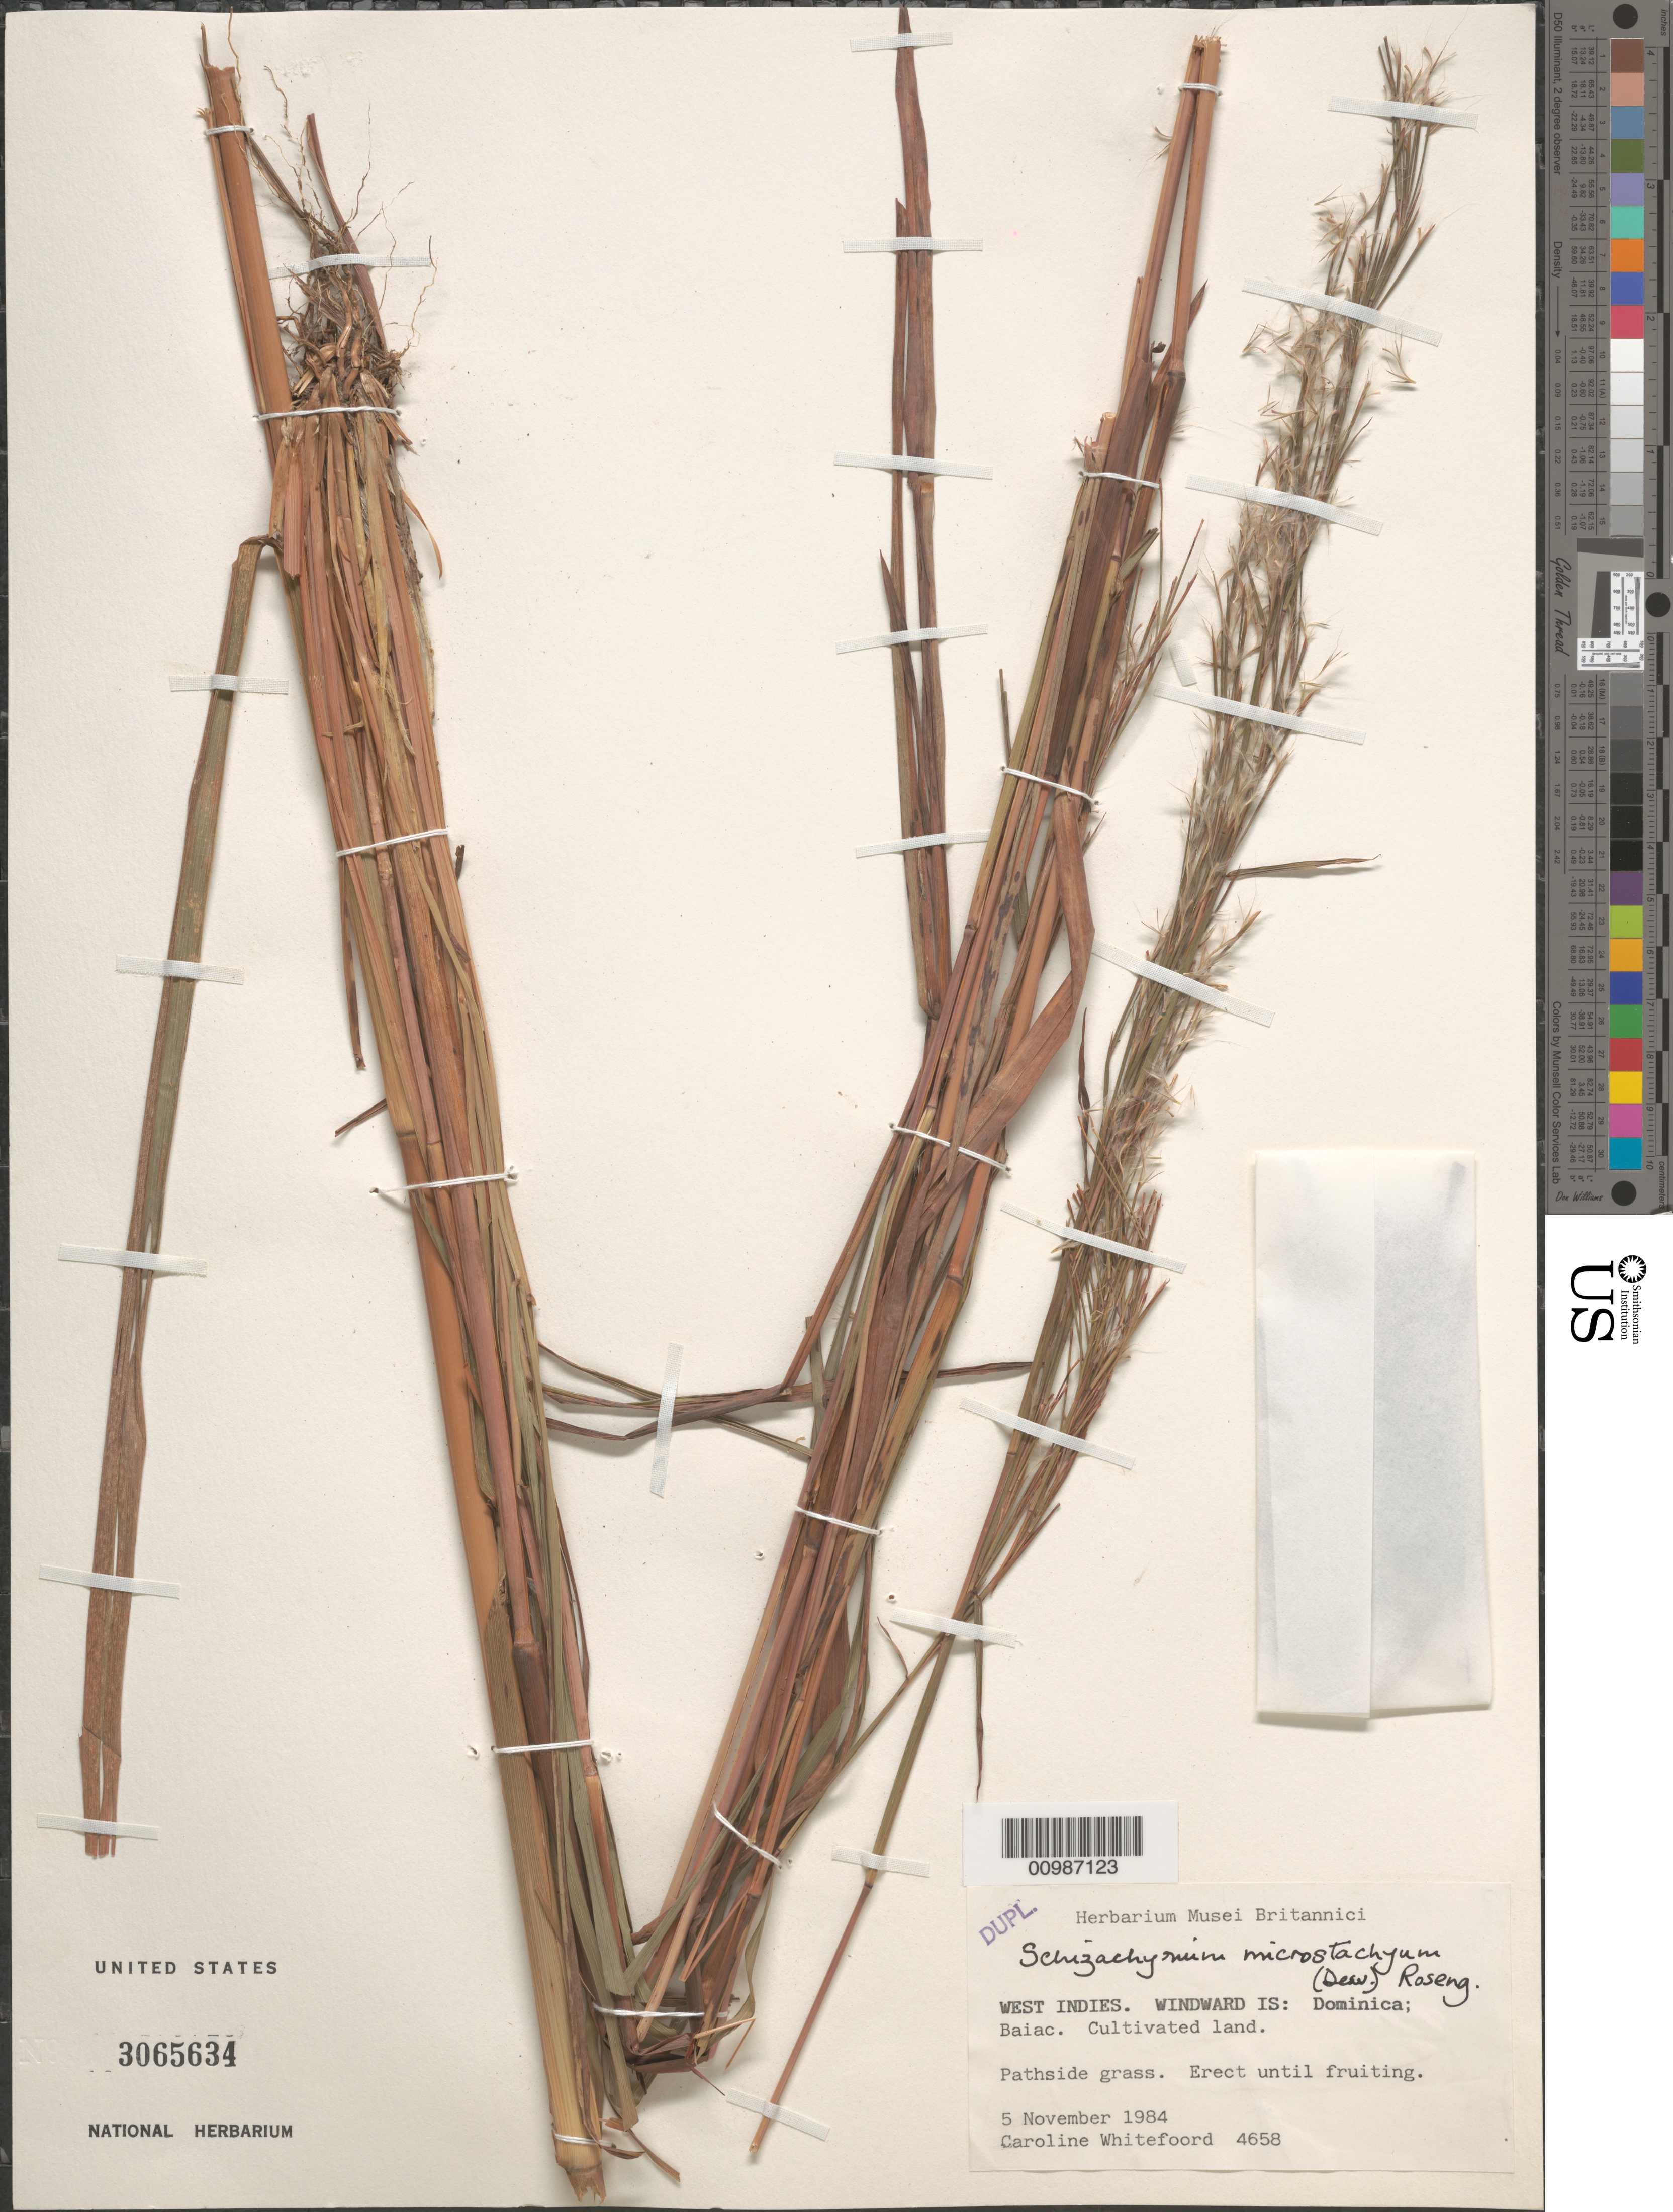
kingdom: Plantae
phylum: Tracheophyta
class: Liliopsida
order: Poales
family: Poaceae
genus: Andropogon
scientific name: Andropogon microstachyus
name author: Desv. ex Ham.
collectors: C. Whitefoord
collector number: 4658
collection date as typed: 05 Nov 1984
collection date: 1984-11-05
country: Dominica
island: Dominica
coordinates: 0 N, 0 E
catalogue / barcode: US 3065634